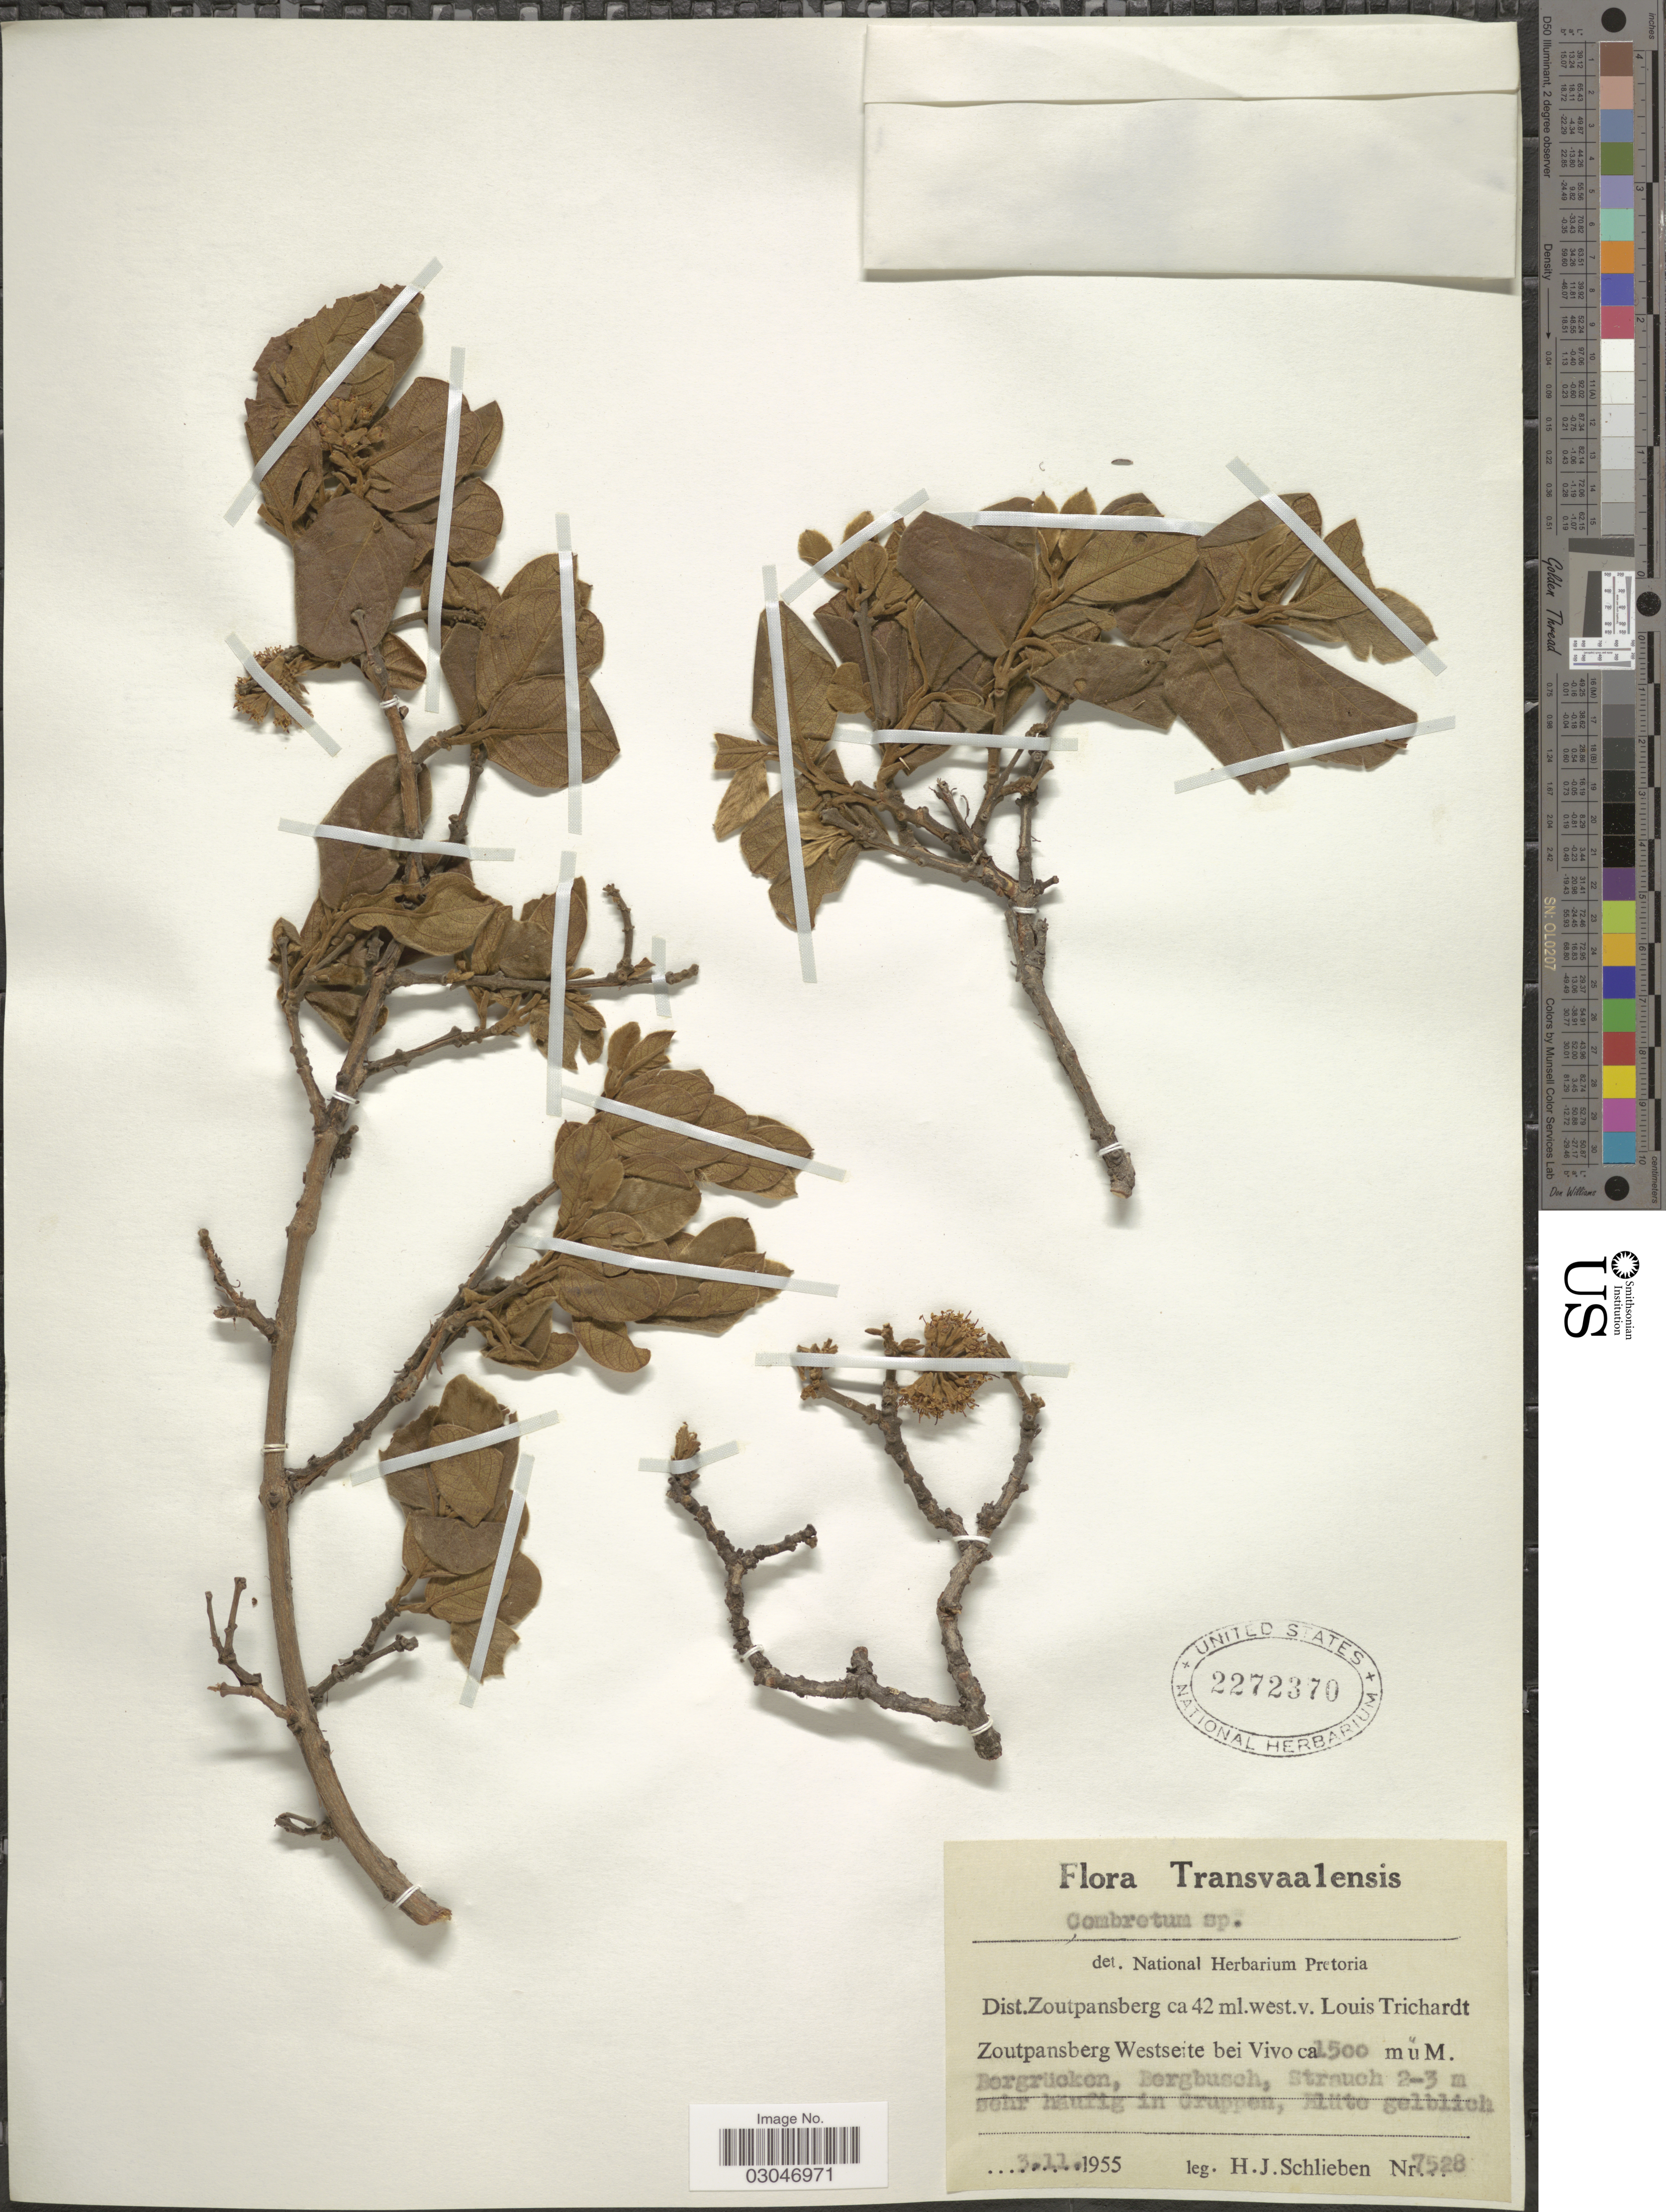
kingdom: Plantae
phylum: Tracheophyta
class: Magnoliopsida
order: Myrtales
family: Combretaceae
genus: Combretum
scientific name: Combretum sp.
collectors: H. J. Schlieben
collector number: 7528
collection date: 1955-11-03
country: South Africa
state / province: Limpopo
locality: Transvaalensis, Dist. Zoutpansberg ca 42 ml.west.v.Louis Trichardt Zoutpansberg Westseite bei Vivo.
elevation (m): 1500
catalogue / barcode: US 2272370